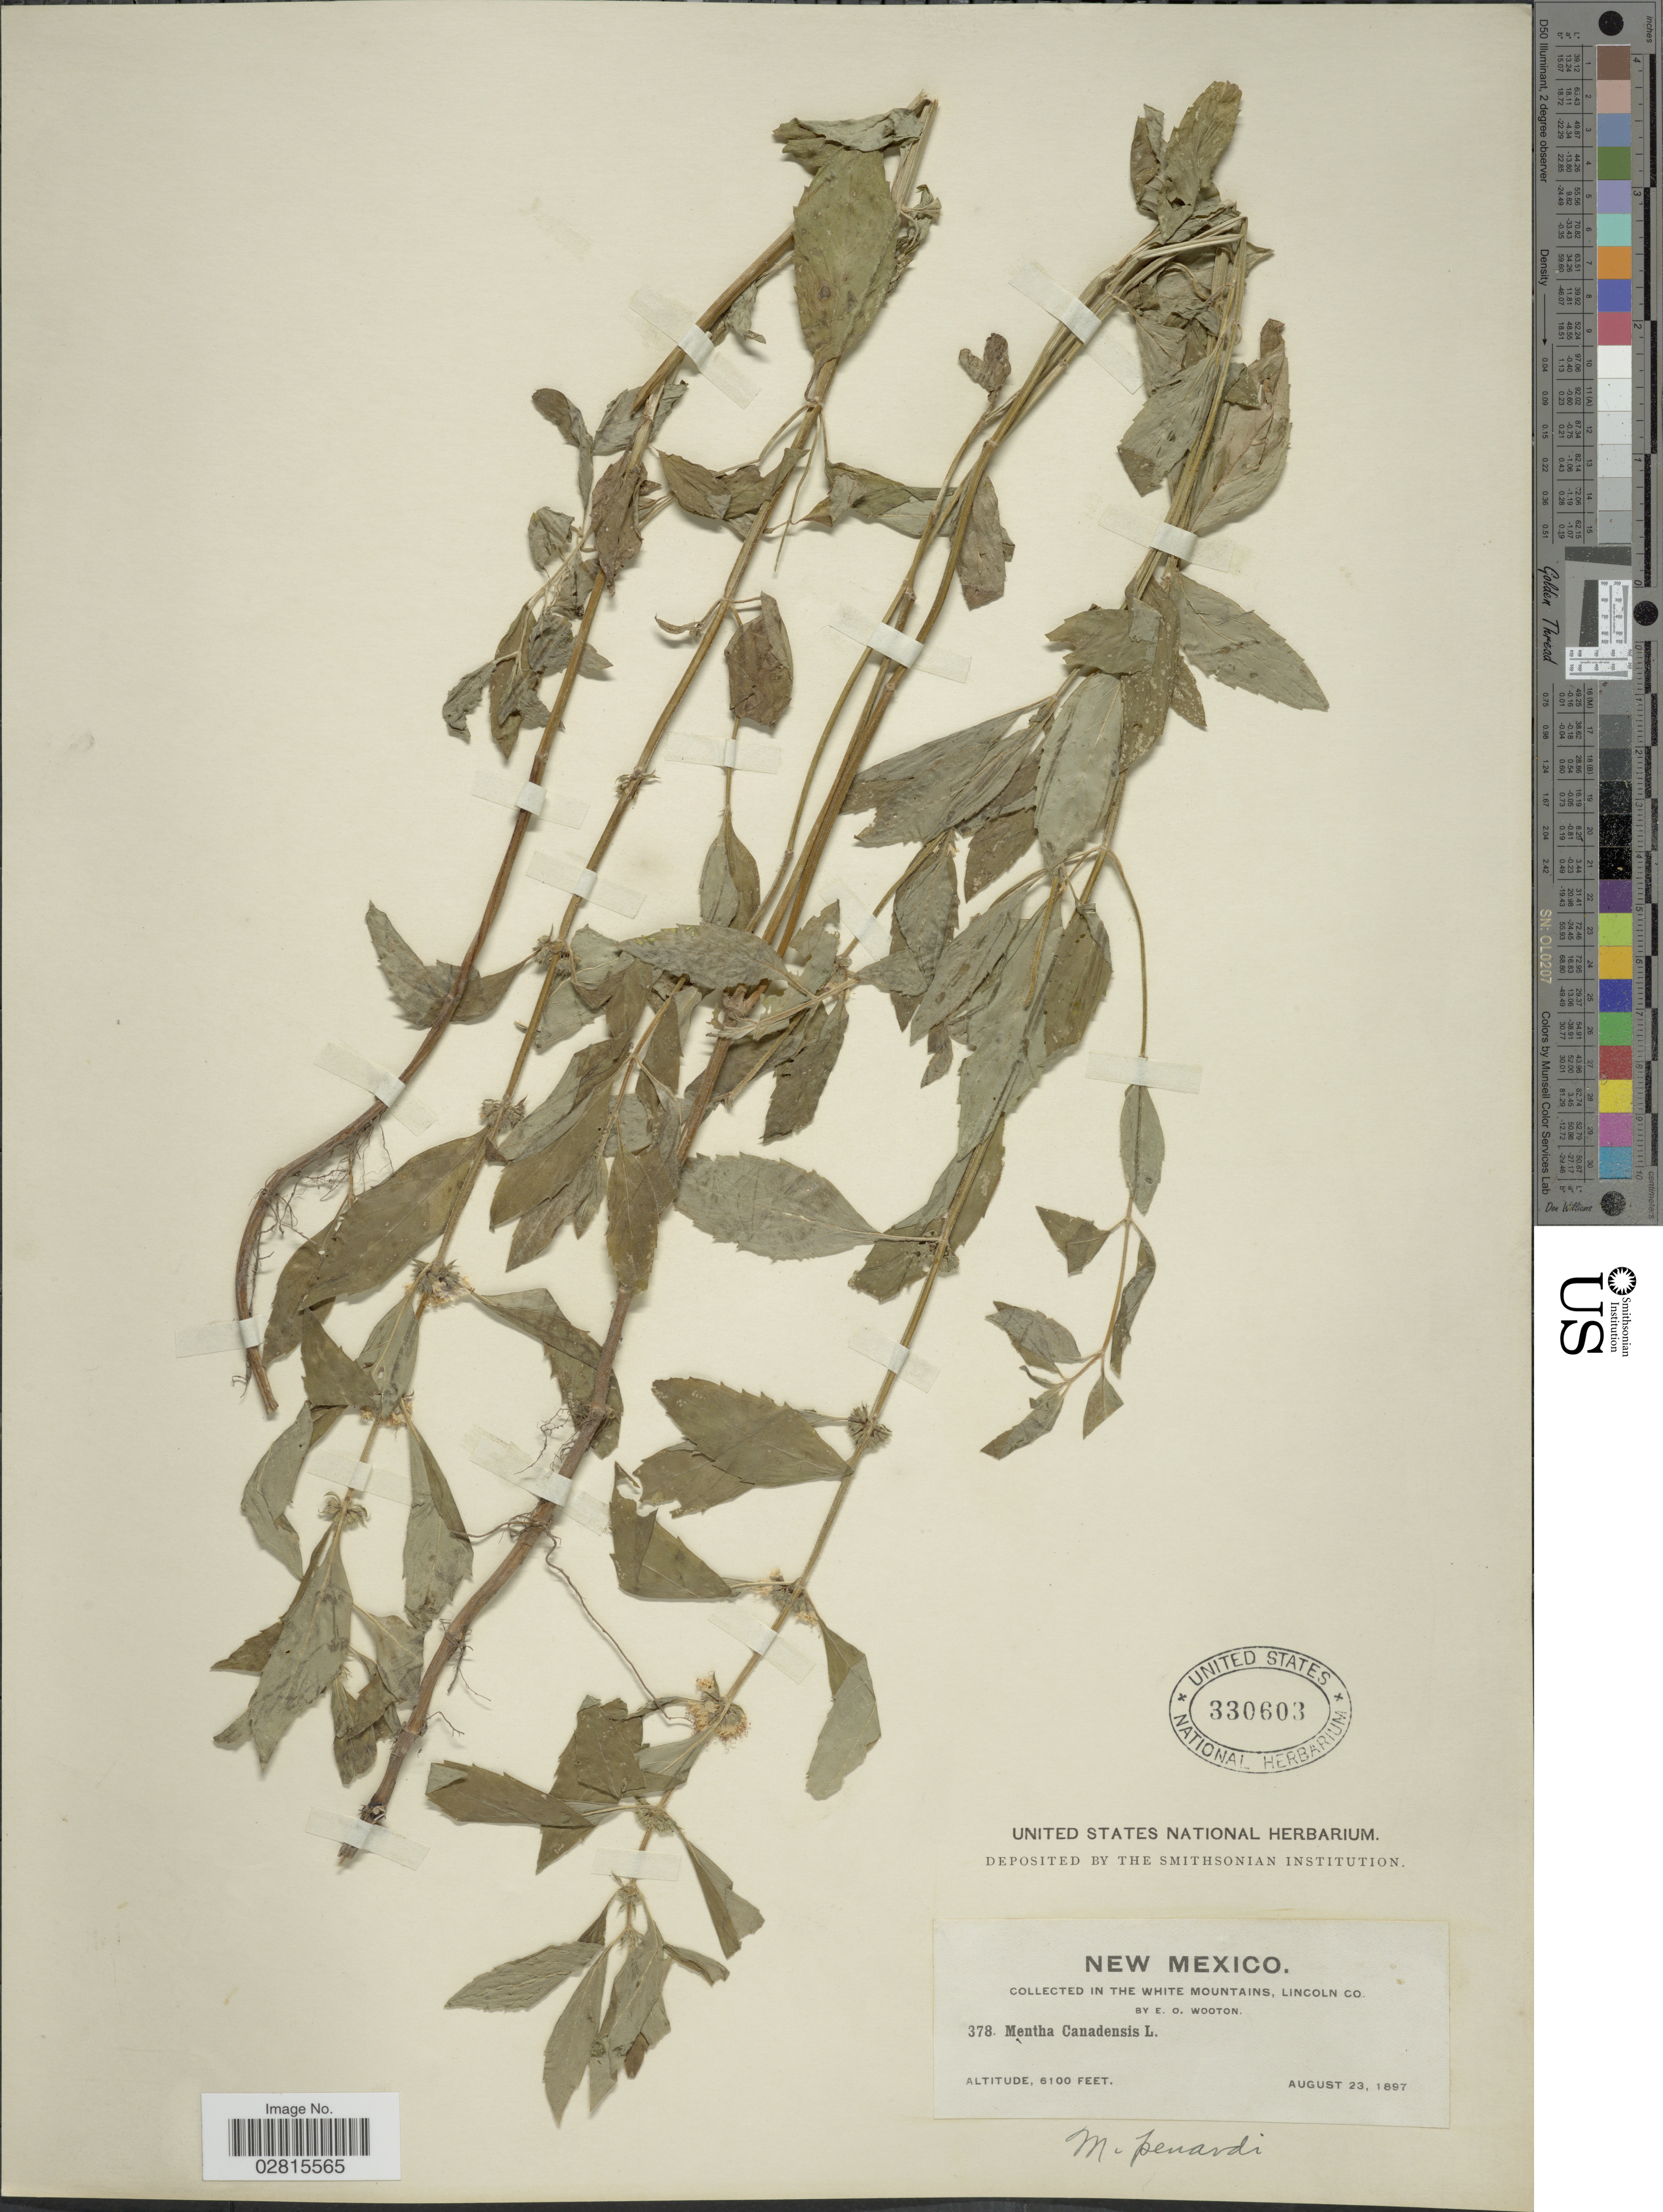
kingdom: Plantae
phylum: Tracheophyta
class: Magnoliopsida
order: Lamiales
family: Lamiaceae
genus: Mentha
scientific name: Mentha penardii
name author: (Briq.) Rydb.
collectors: E. O. Wooton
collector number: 378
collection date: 1897-08-23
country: United States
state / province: New Mexico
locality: White Mountains, Lincoln Co.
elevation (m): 1859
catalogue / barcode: US 330603